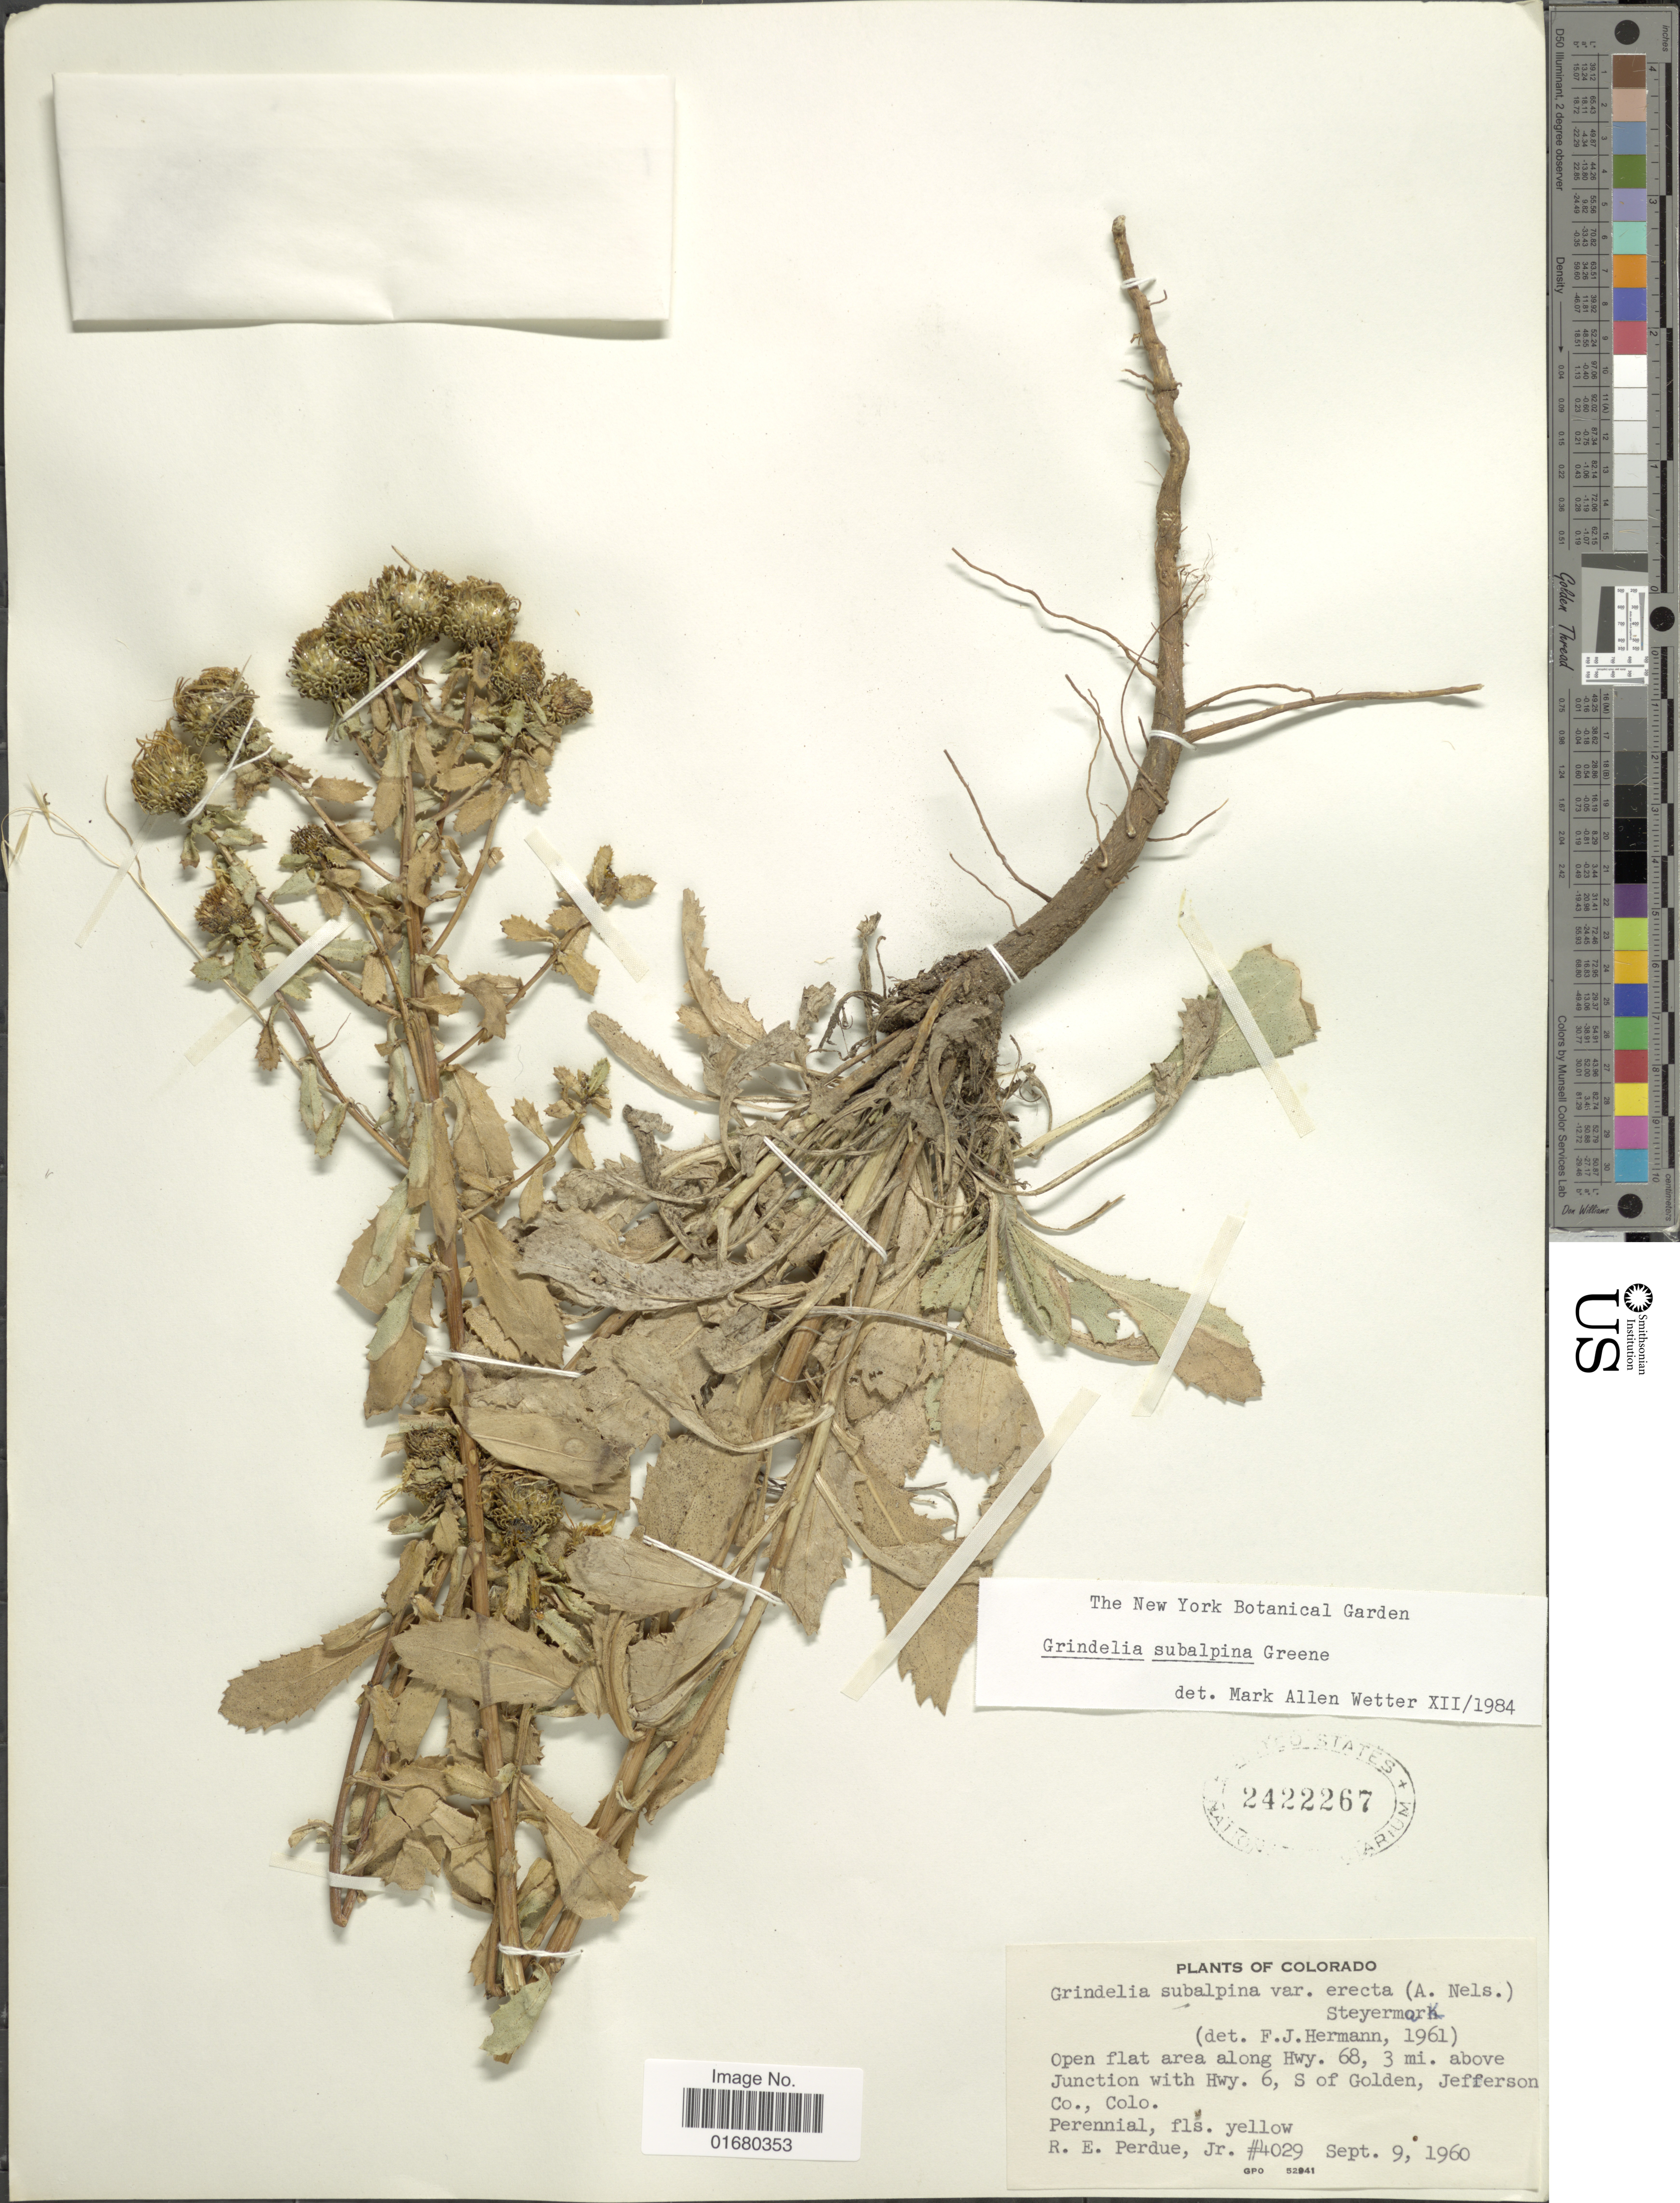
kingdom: Plantae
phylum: Tracheophyta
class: Magnoliopsida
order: Asterales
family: Asteraceae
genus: Grindelia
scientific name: Grindelia subalpina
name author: S.W. Greene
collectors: R. E. Perdue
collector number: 4029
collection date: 1960-09-09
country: United States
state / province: Colorado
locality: Open flat area along Hwy. 68, 3 mi. above Junction with Hwy. 6, S of Golden, Jefferson Co., Colo.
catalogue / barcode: US 2422267